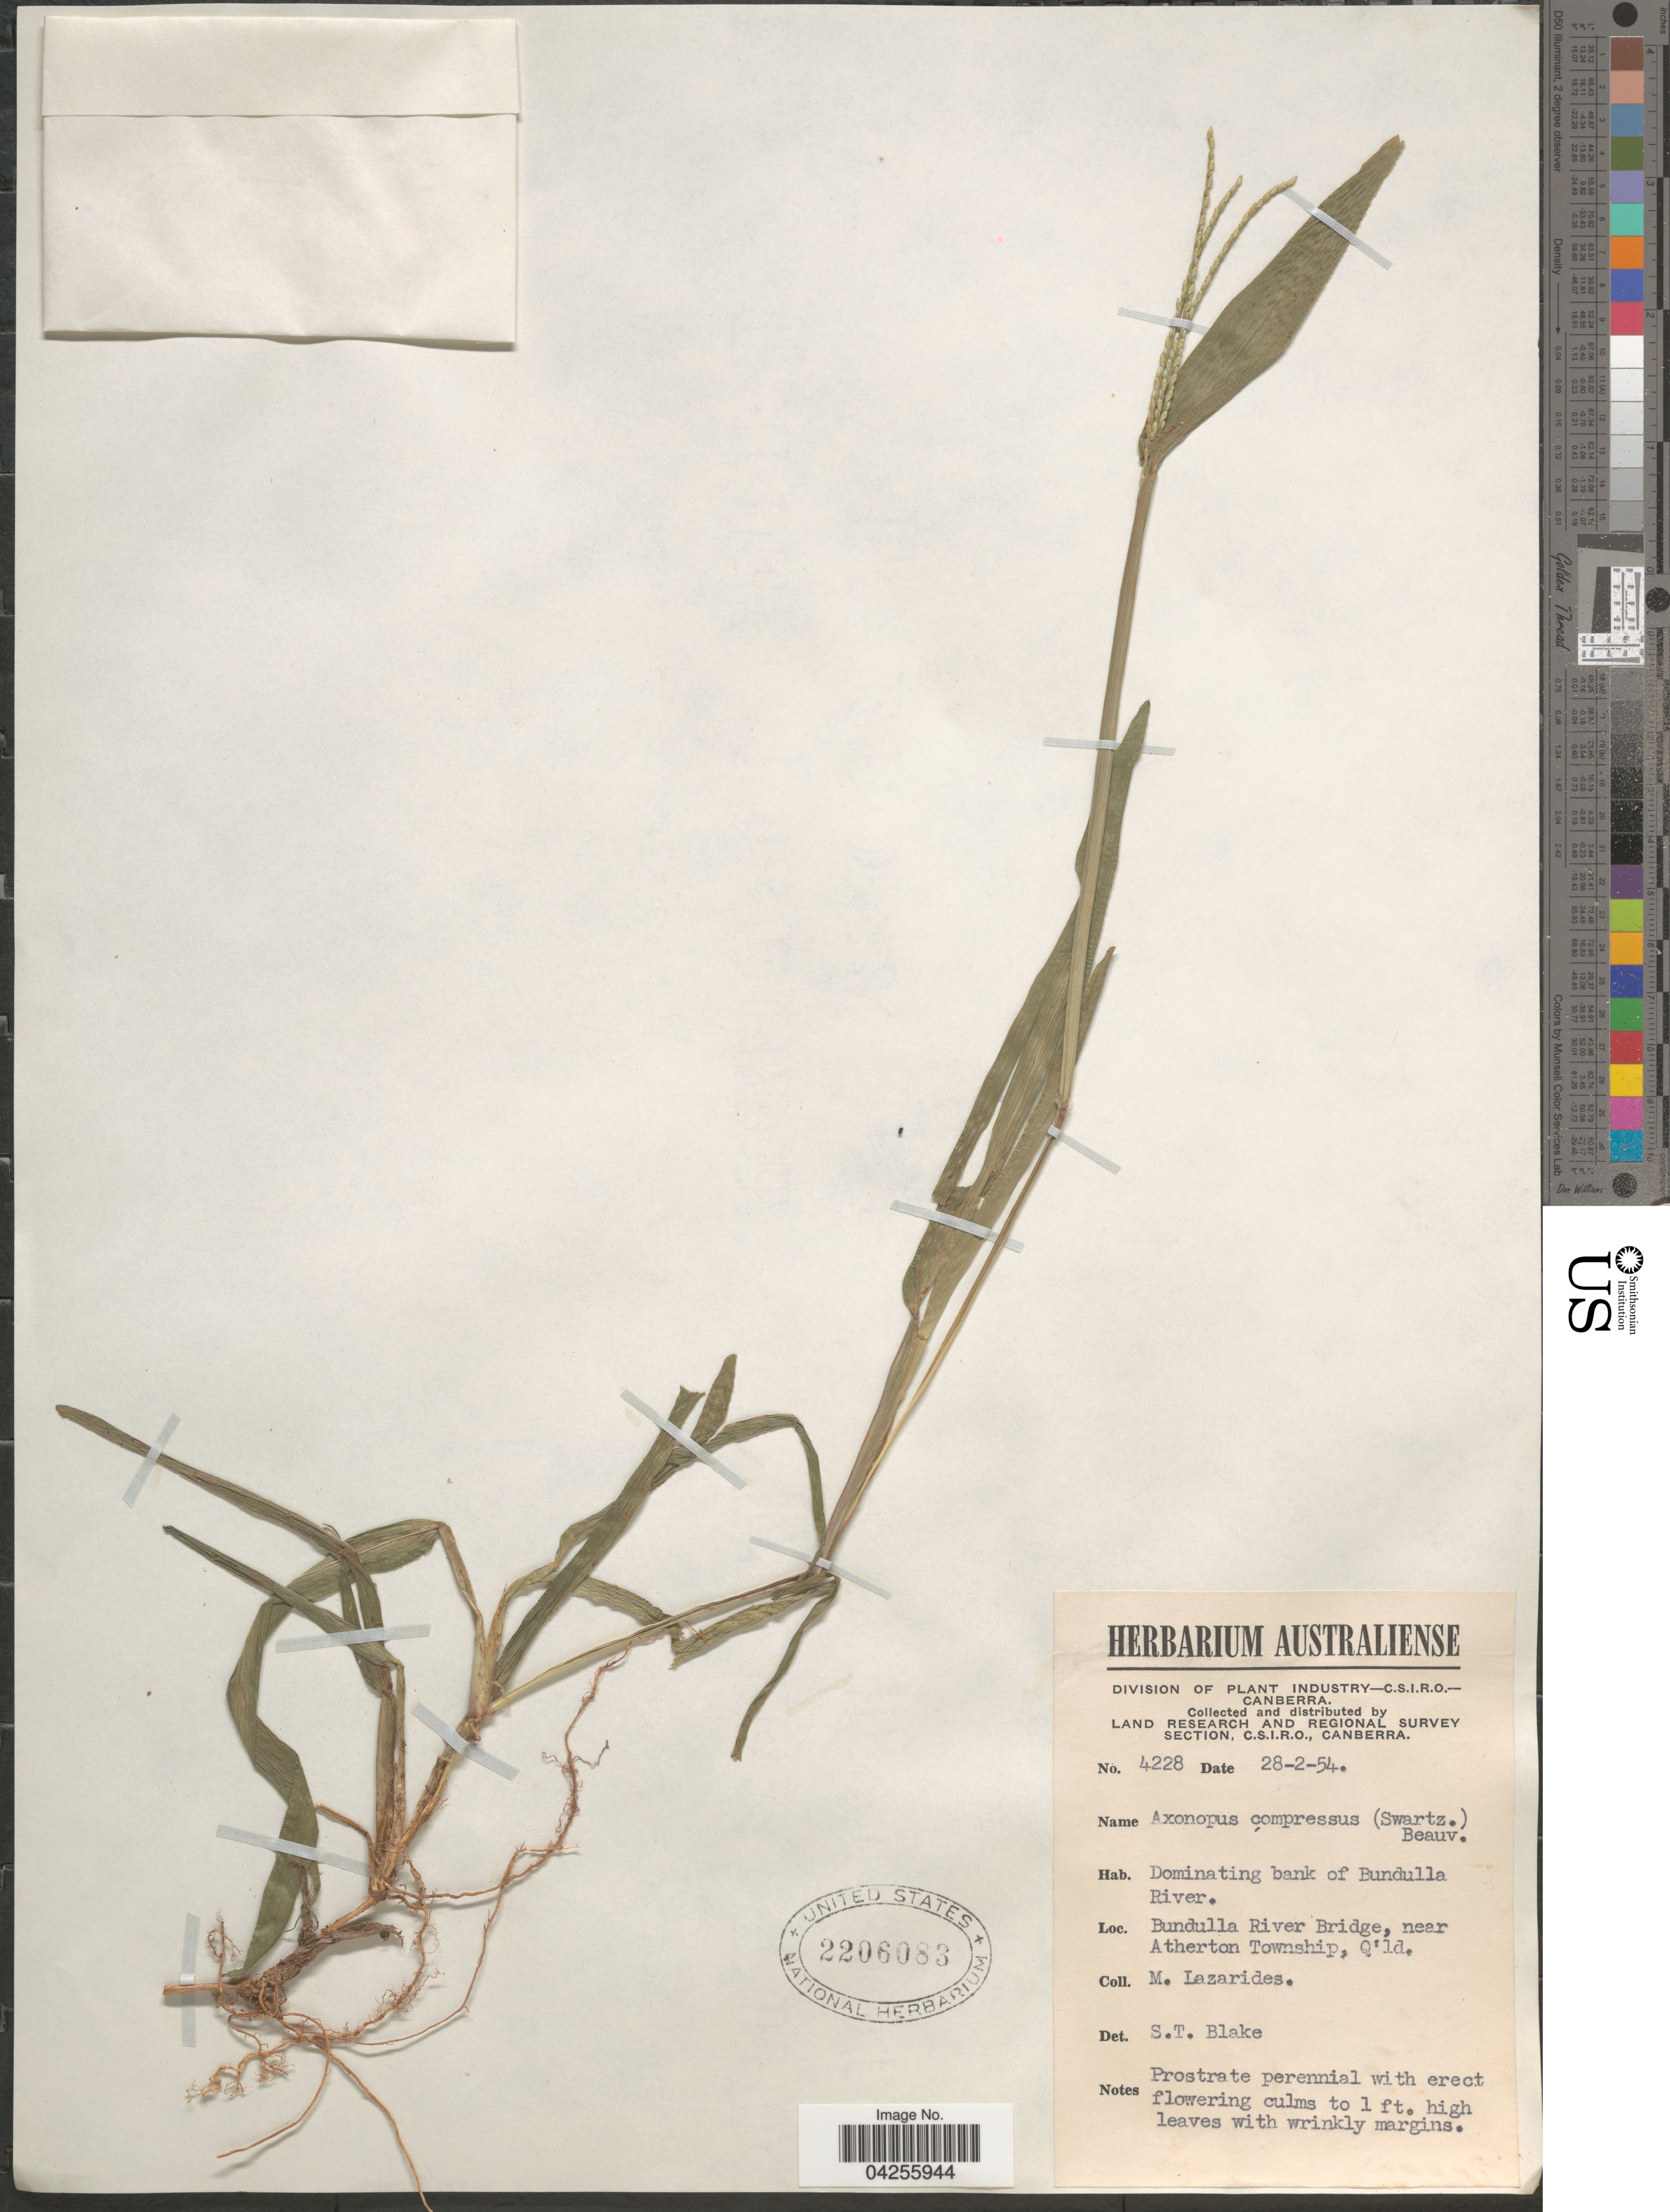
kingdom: Plantae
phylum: Tracheophyta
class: Liliopsida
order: Poales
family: Poaceae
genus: Axonopus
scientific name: Axonopus compressus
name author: (Sw.) P. Beauv.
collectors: M. Lazarides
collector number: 4228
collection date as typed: Transcribed d/m/y: 28/2/54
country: Australia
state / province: Queensland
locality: Land Research and Regional Survey Section. Dominating bank of Bundulla River. Bundulla River Bridge, near Atherton Township.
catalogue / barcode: US 2206083